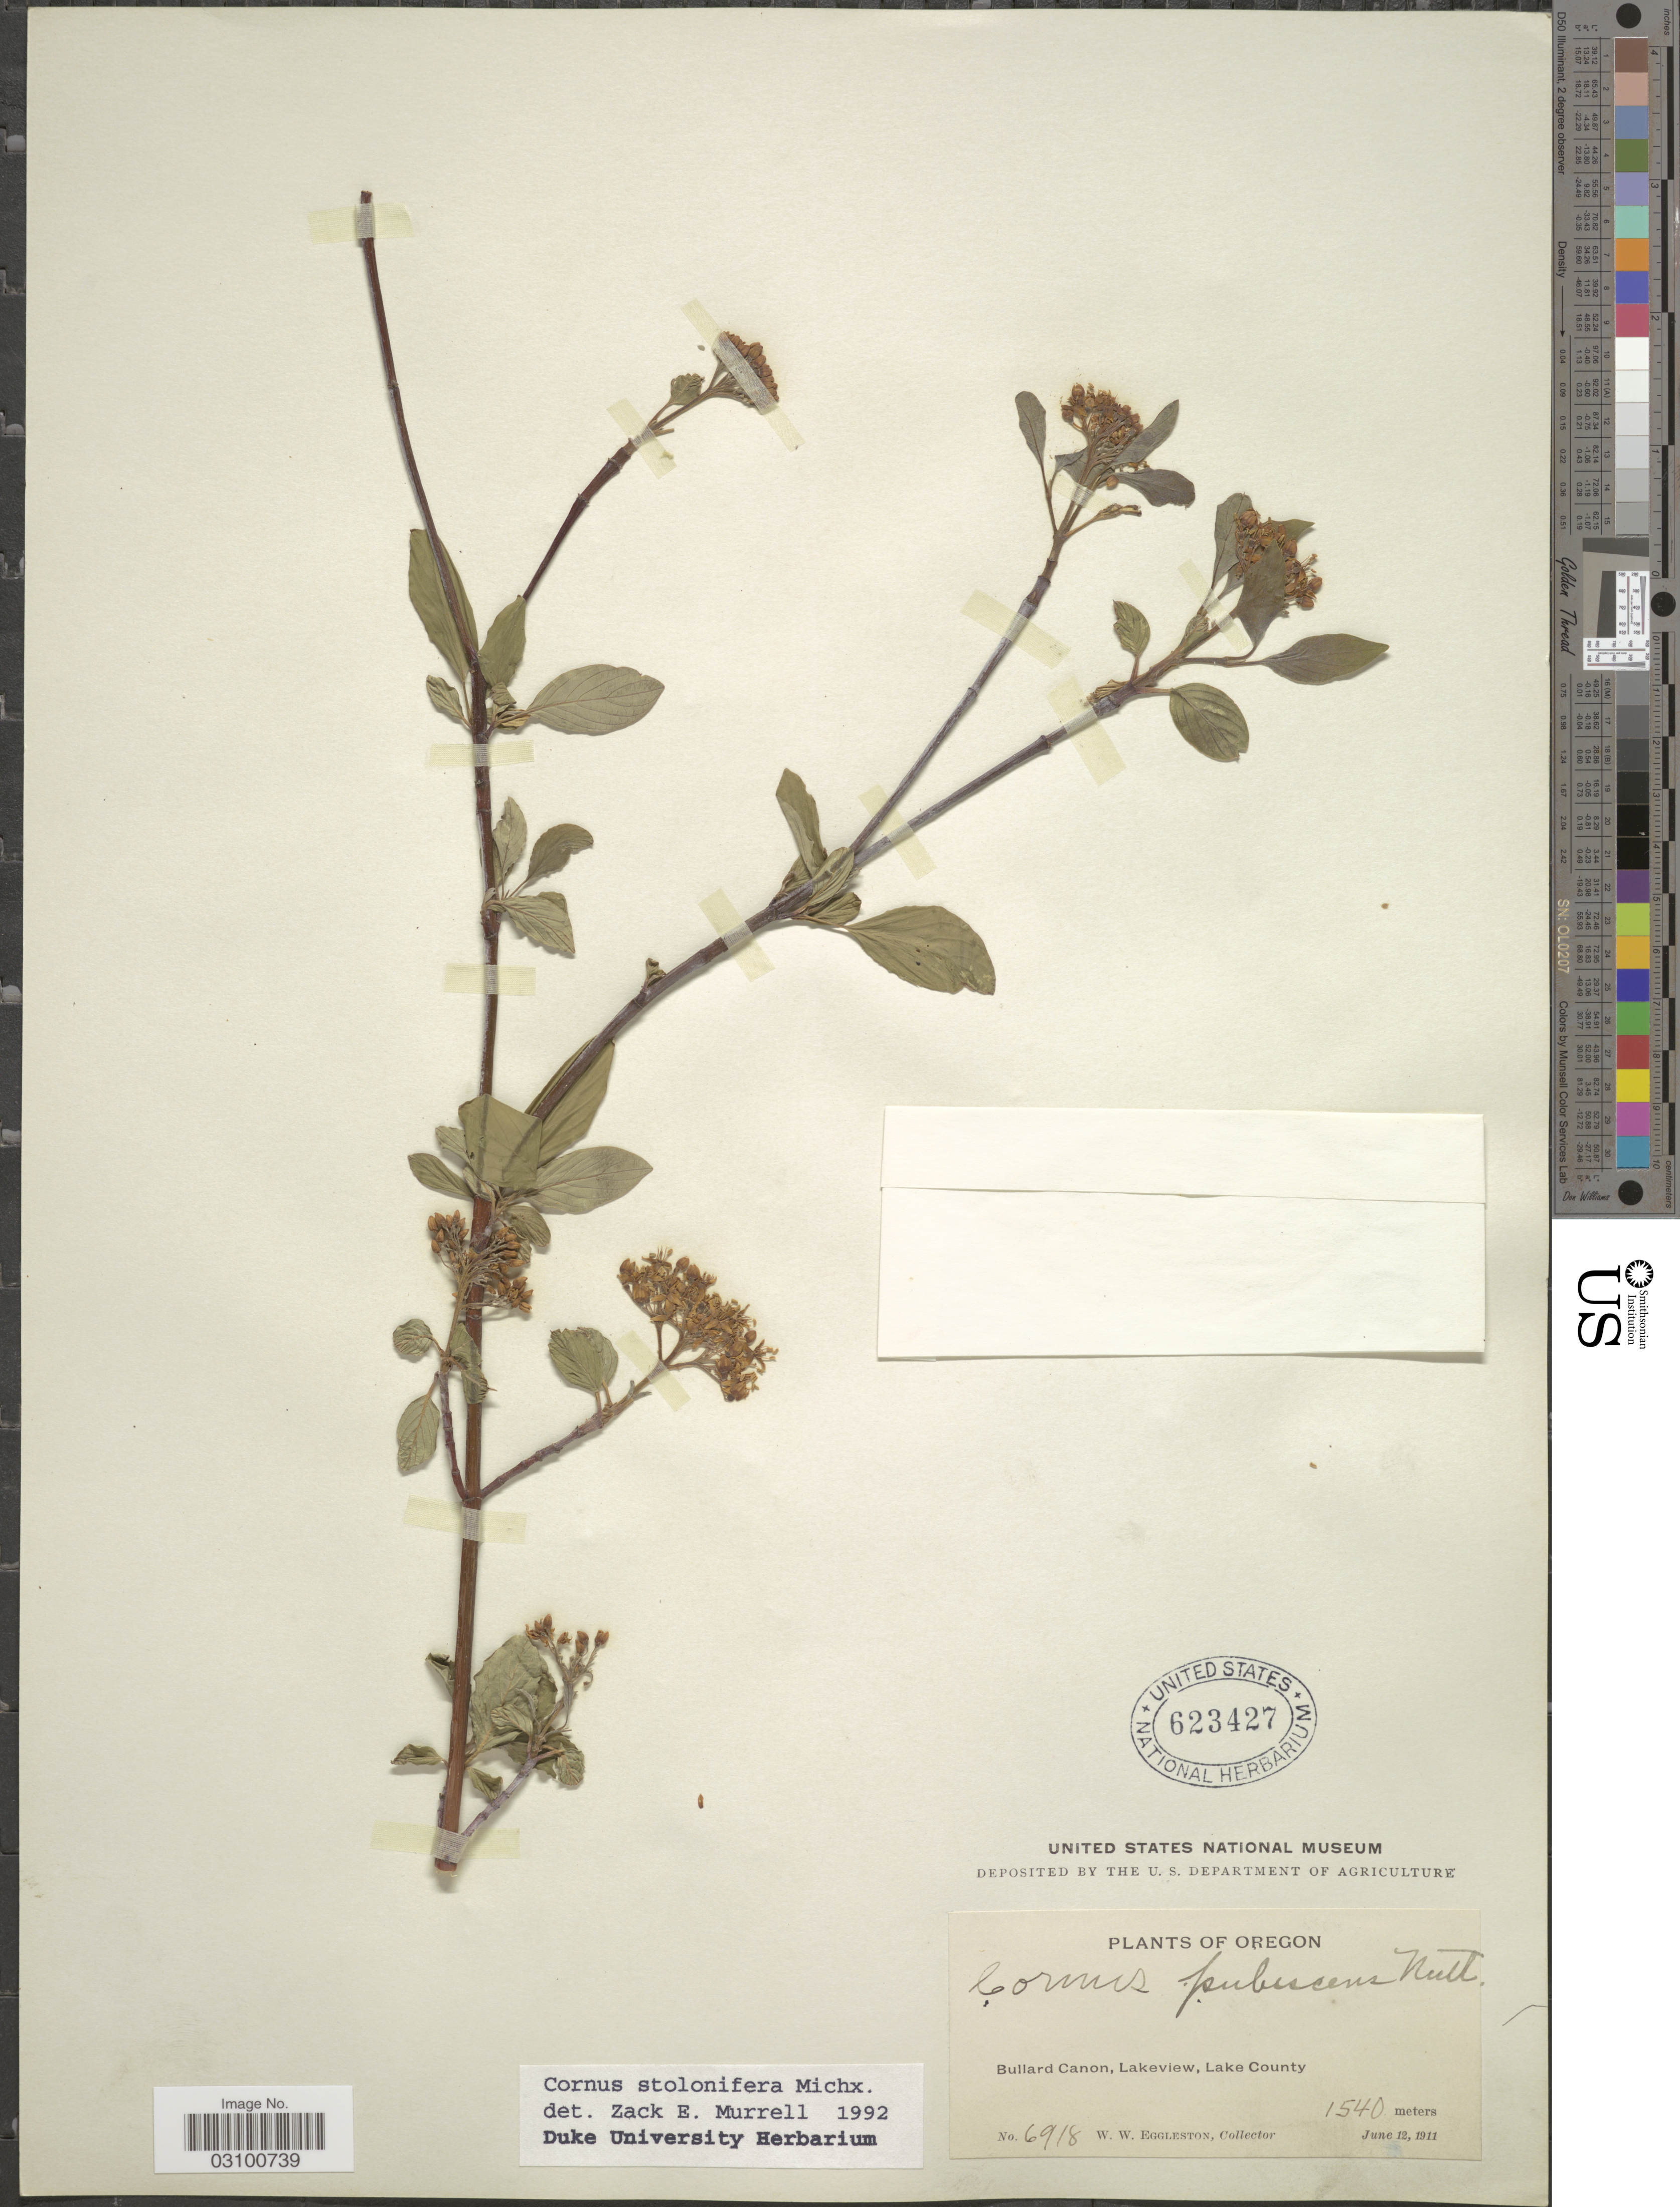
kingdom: Plantae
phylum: Tracheophyta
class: Magnoliopsida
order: Cornales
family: Cornaceae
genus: Cornus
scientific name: Cornus sericea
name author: L.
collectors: W. W. Eggleston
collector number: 6918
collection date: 1911-06-12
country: United States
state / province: Oregon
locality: Bullard Canon, Lakeview, Lake County.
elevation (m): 1540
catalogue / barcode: US 623427